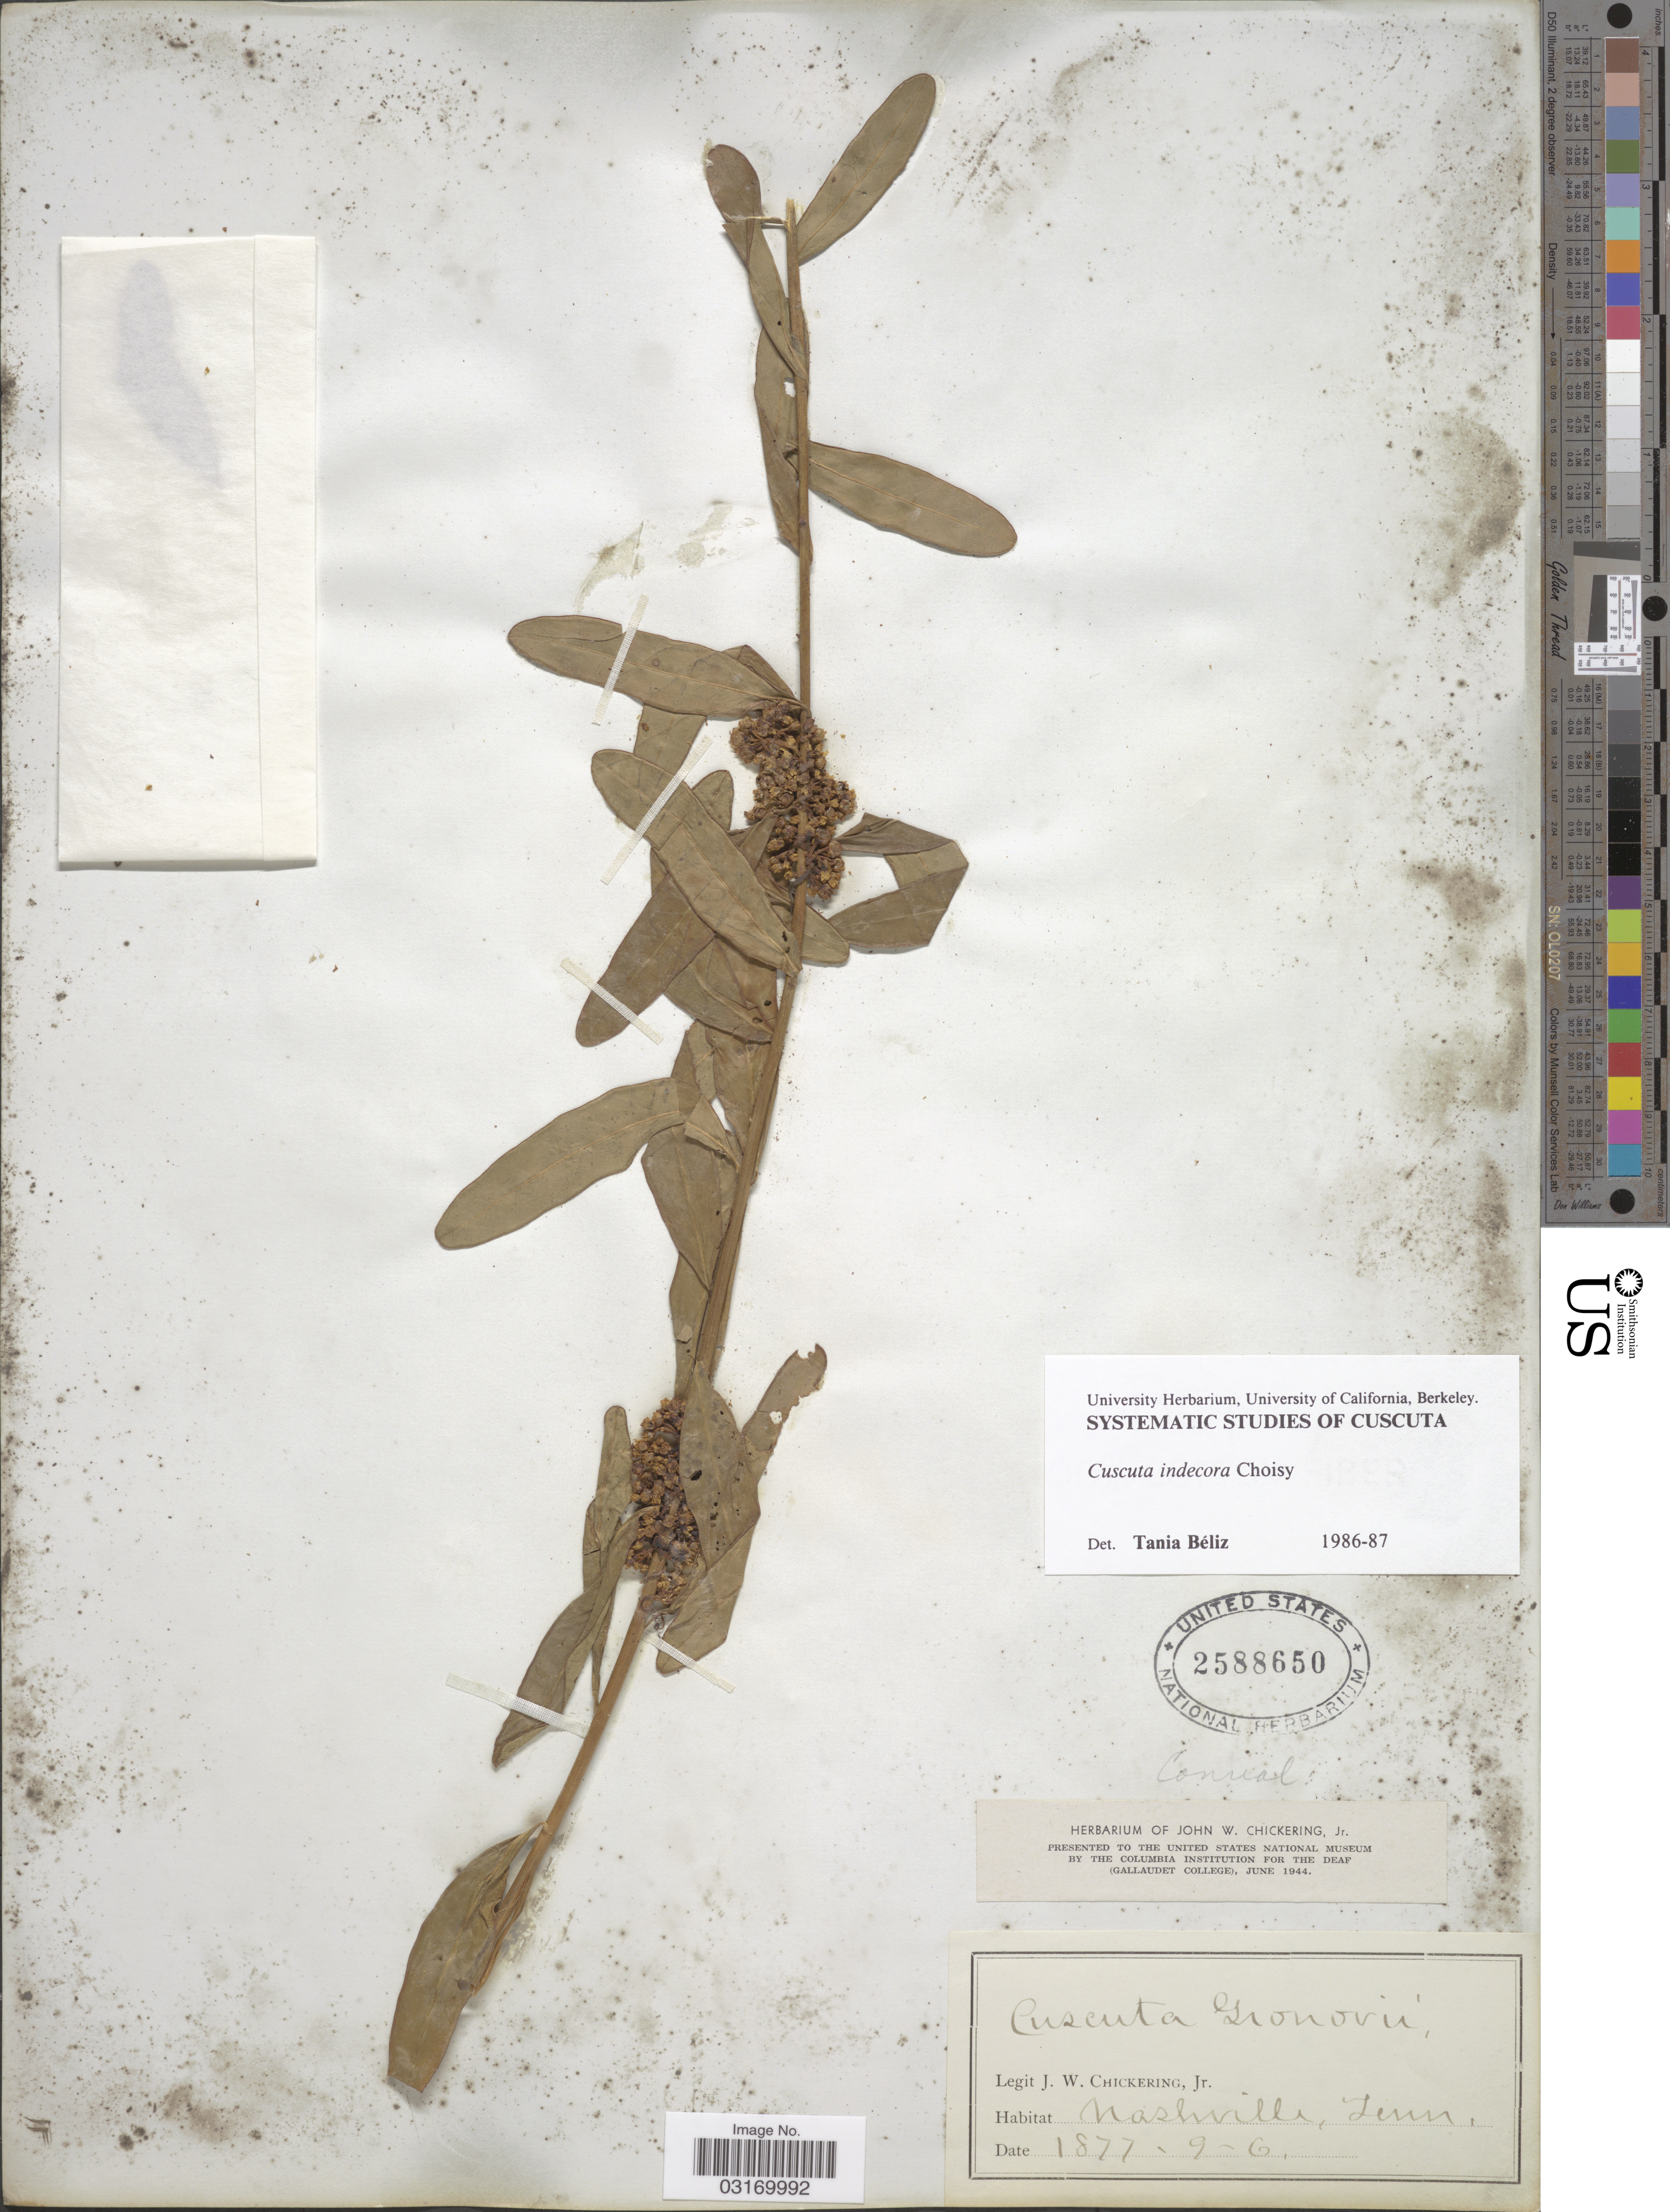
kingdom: Plantae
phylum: Tracheophyta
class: Magnoliopsida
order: Solanales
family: Convolvulaceae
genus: Cuscuta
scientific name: Cuscuta indecora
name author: Choisy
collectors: J. W. Chickering Jr.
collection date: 1877-06-09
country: United States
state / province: Tennessee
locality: Nashville.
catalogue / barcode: US 2588650